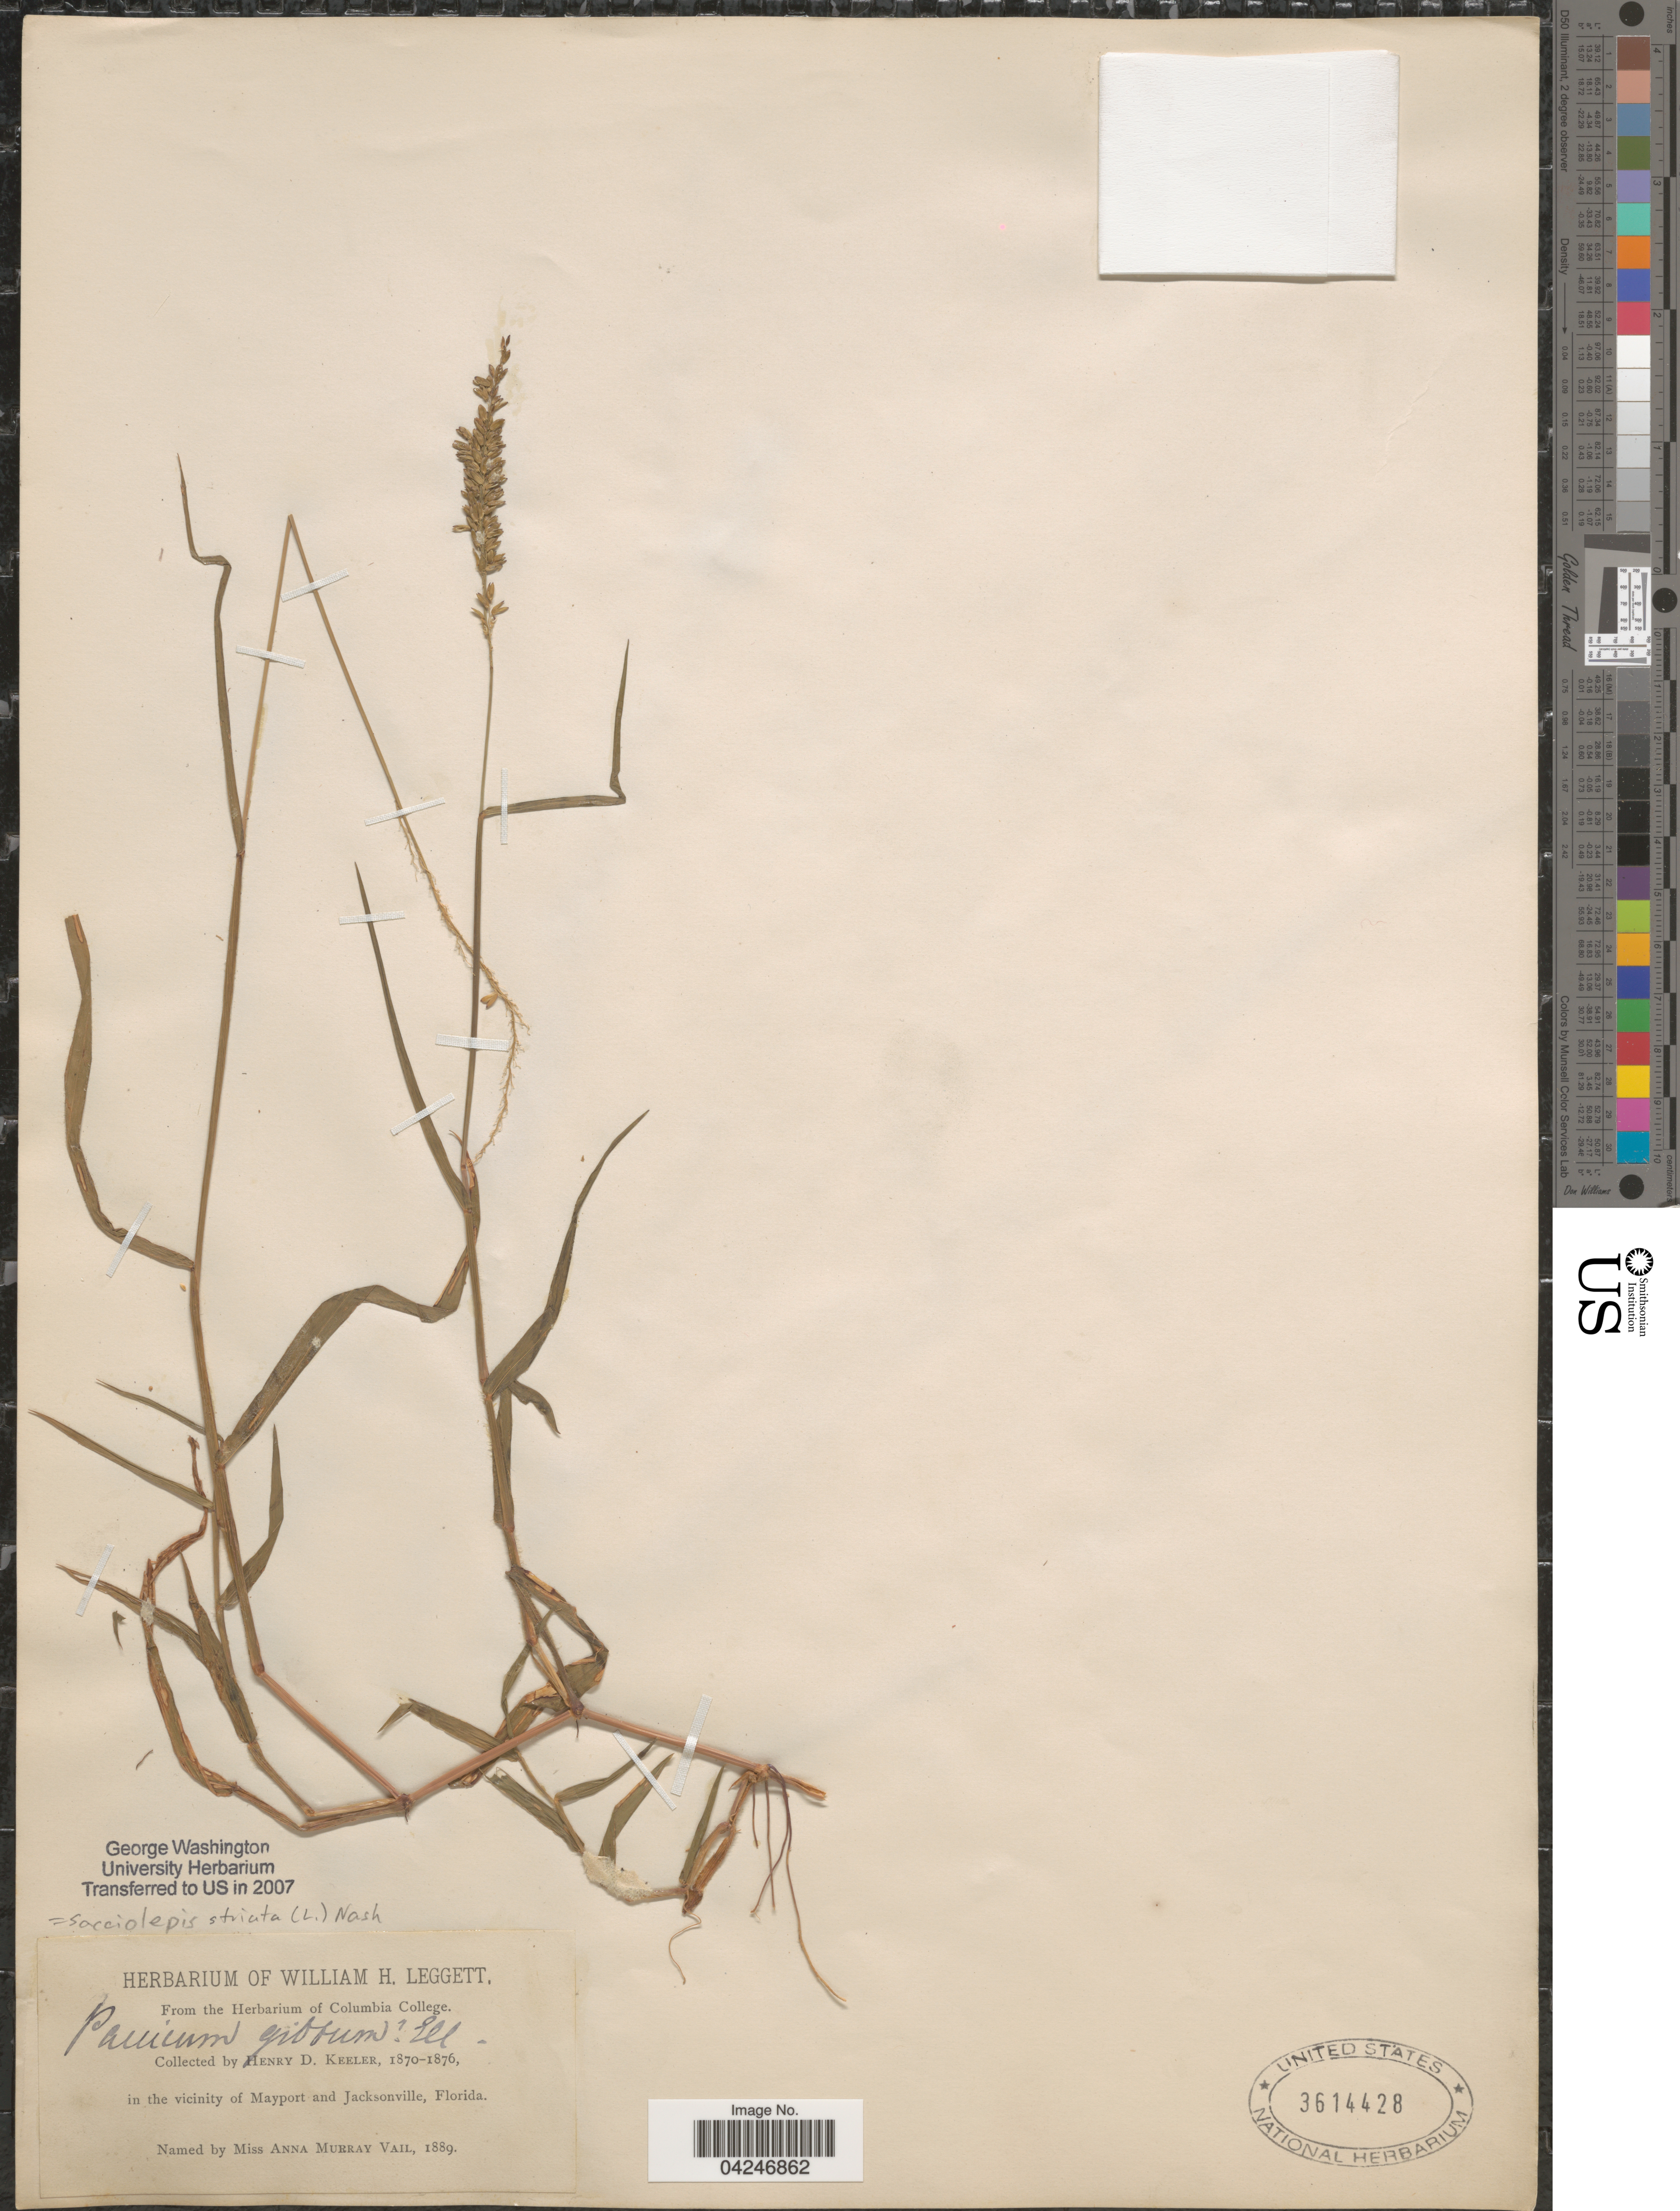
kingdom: Plantae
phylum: Tracheophyta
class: Liliopsida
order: Poales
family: Poaceae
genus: Sacciolepis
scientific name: Sacciolepis striata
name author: (L.) Nash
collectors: H. Keeler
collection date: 1870/1876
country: United States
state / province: Florida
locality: In the vicinity of Mayport and Jacksonville.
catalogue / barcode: US 3614428